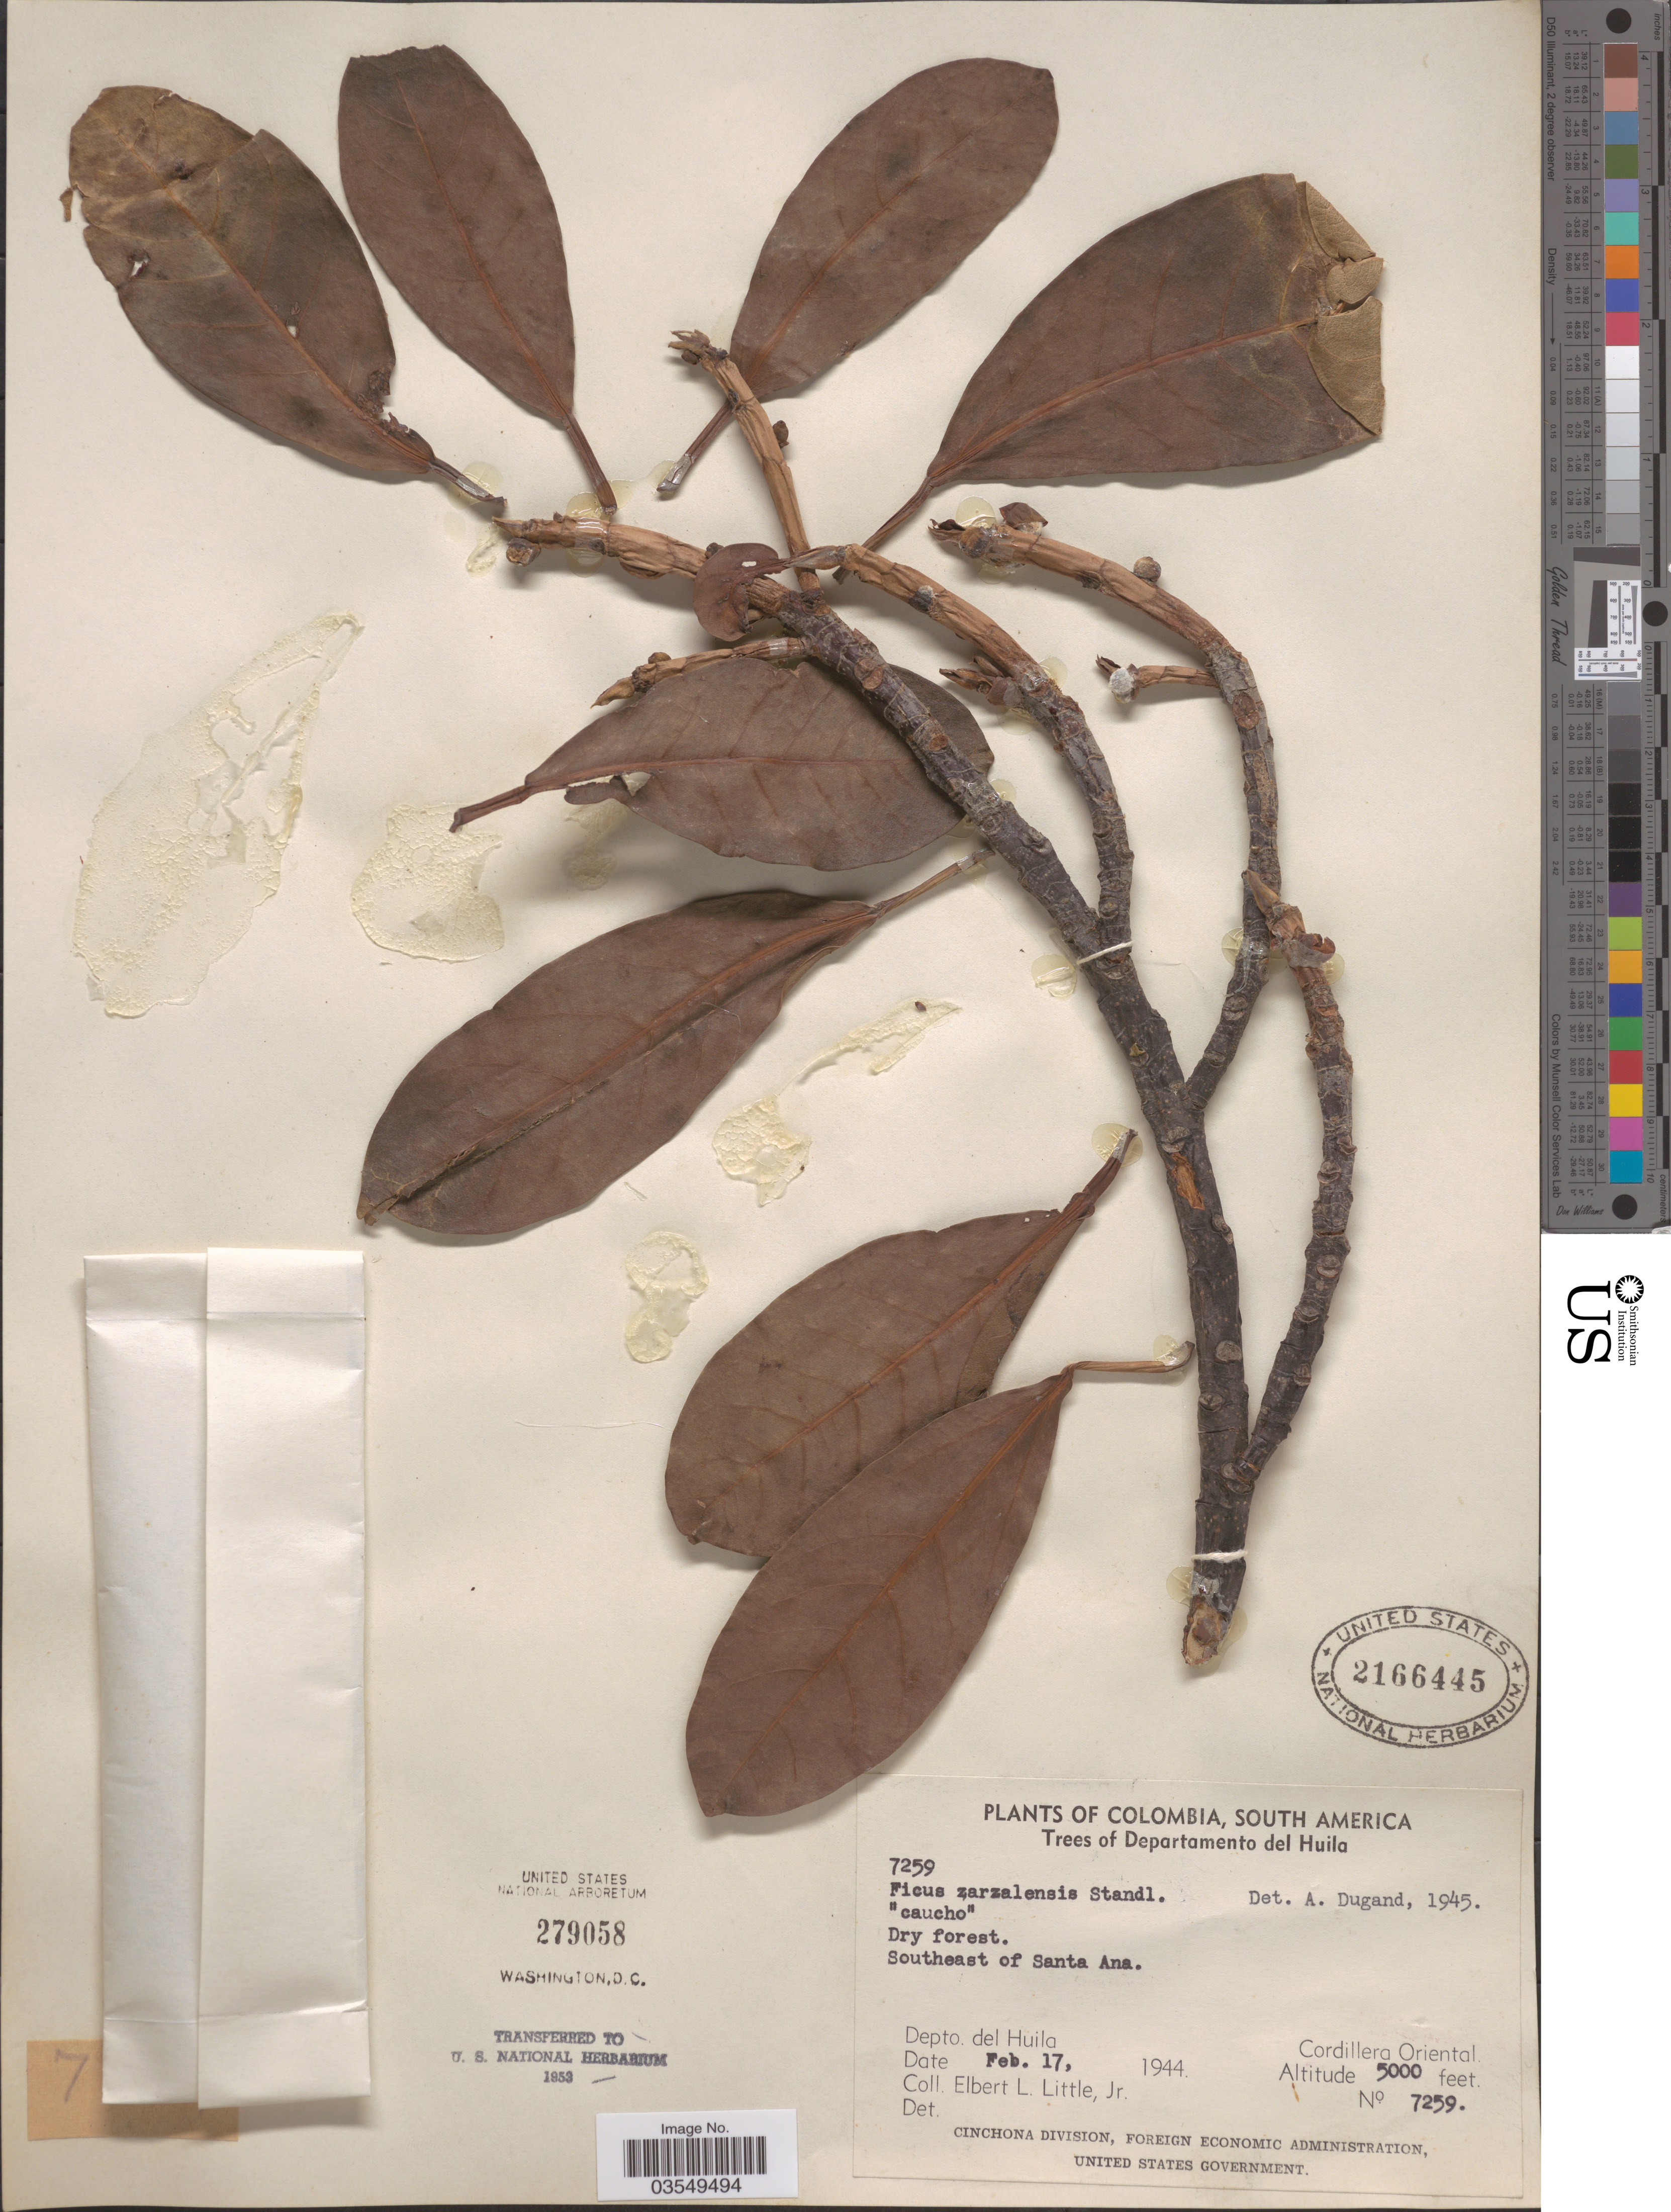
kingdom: Plantae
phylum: Tracheophyta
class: Magnoliopsida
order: Rosales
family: Moraceae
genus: Ficus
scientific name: Ficus zarzalensis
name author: Standl.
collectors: E. L. Little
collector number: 7259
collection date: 1944-02-17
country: Colombia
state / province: Huila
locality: Departamento del Huila. Southeast of Santa Ana. Cordillera Oriental.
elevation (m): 1524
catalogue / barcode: US 2166445